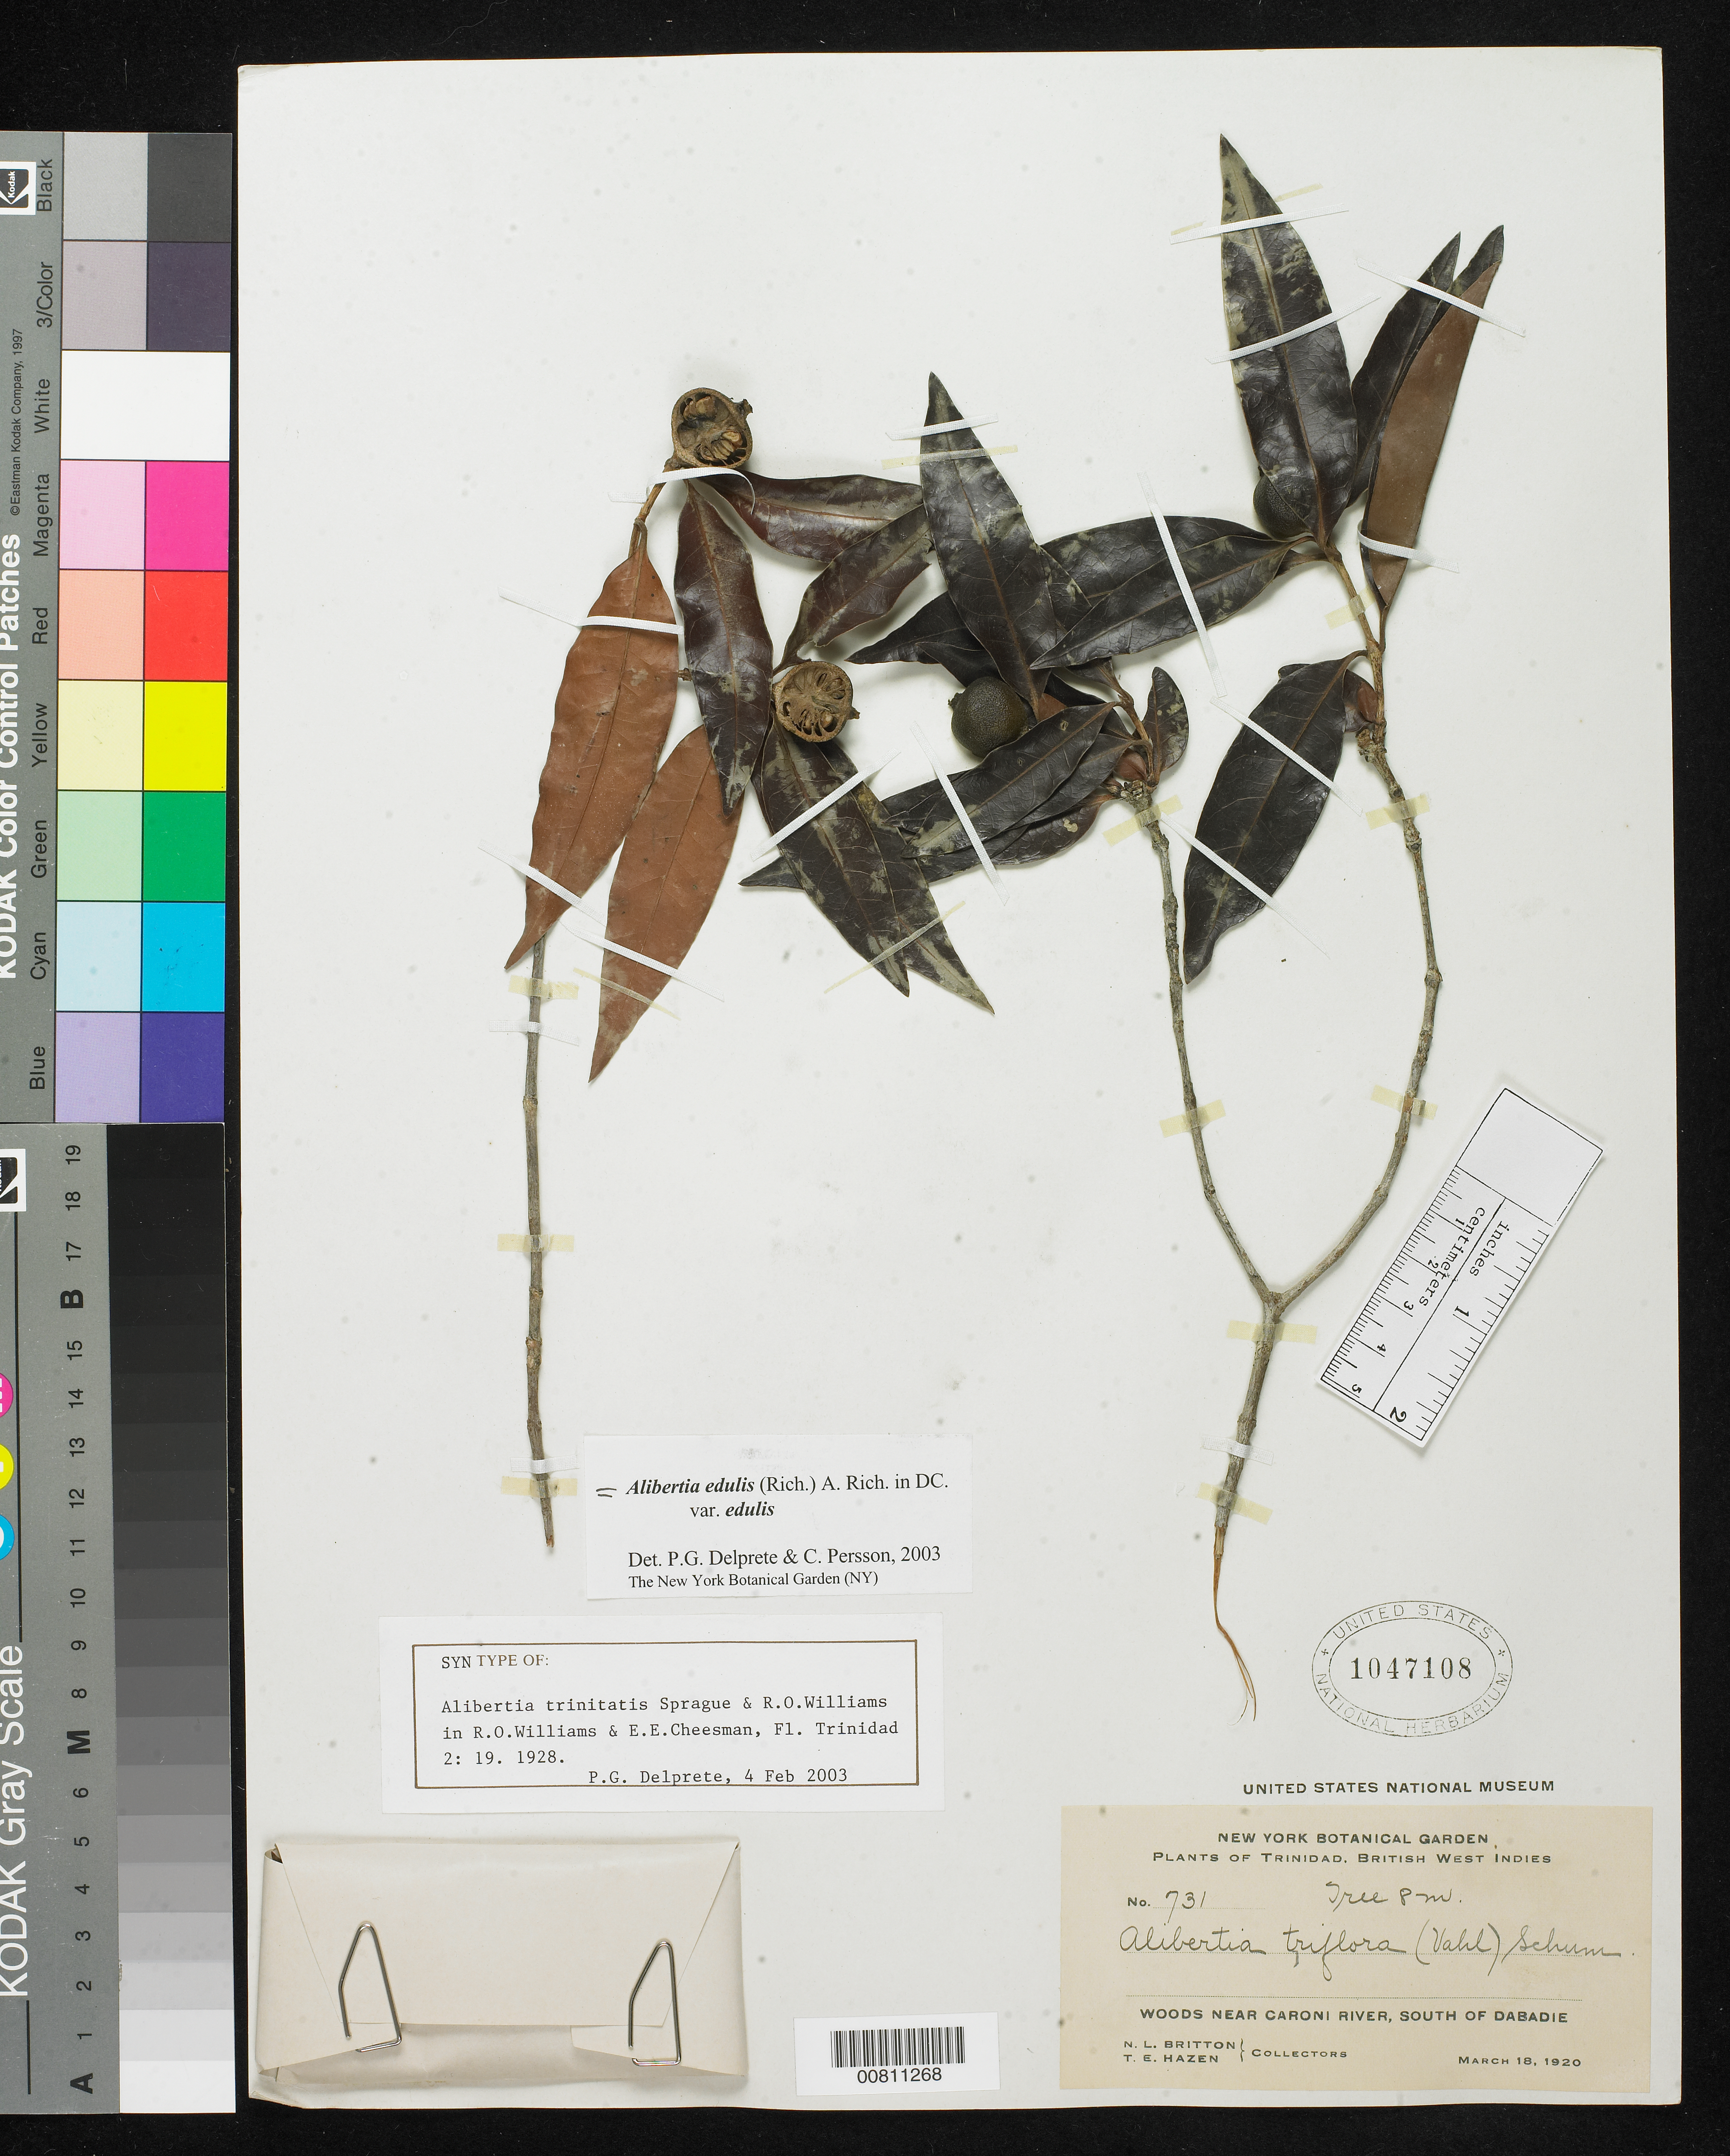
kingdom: Plantae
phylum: Tracheophyta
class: Magnoliopsida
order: Gentianales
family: Rubiaceae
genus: Alibertia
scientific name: Alibertia trinitatis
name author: Sprague & R.O. Williams in R.O. Williams & Cheesman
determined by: Delprete, P. G.; Persson, C. H.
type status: Syntype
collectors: N. Britton & T. E. Hazen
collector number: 731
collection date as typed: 18 Mar 1920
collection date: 1920-03-18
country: Trinidad and Tobago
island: Trinidad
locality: Woods near Caroni River, south of Dabadie.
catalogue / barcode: US 1047108